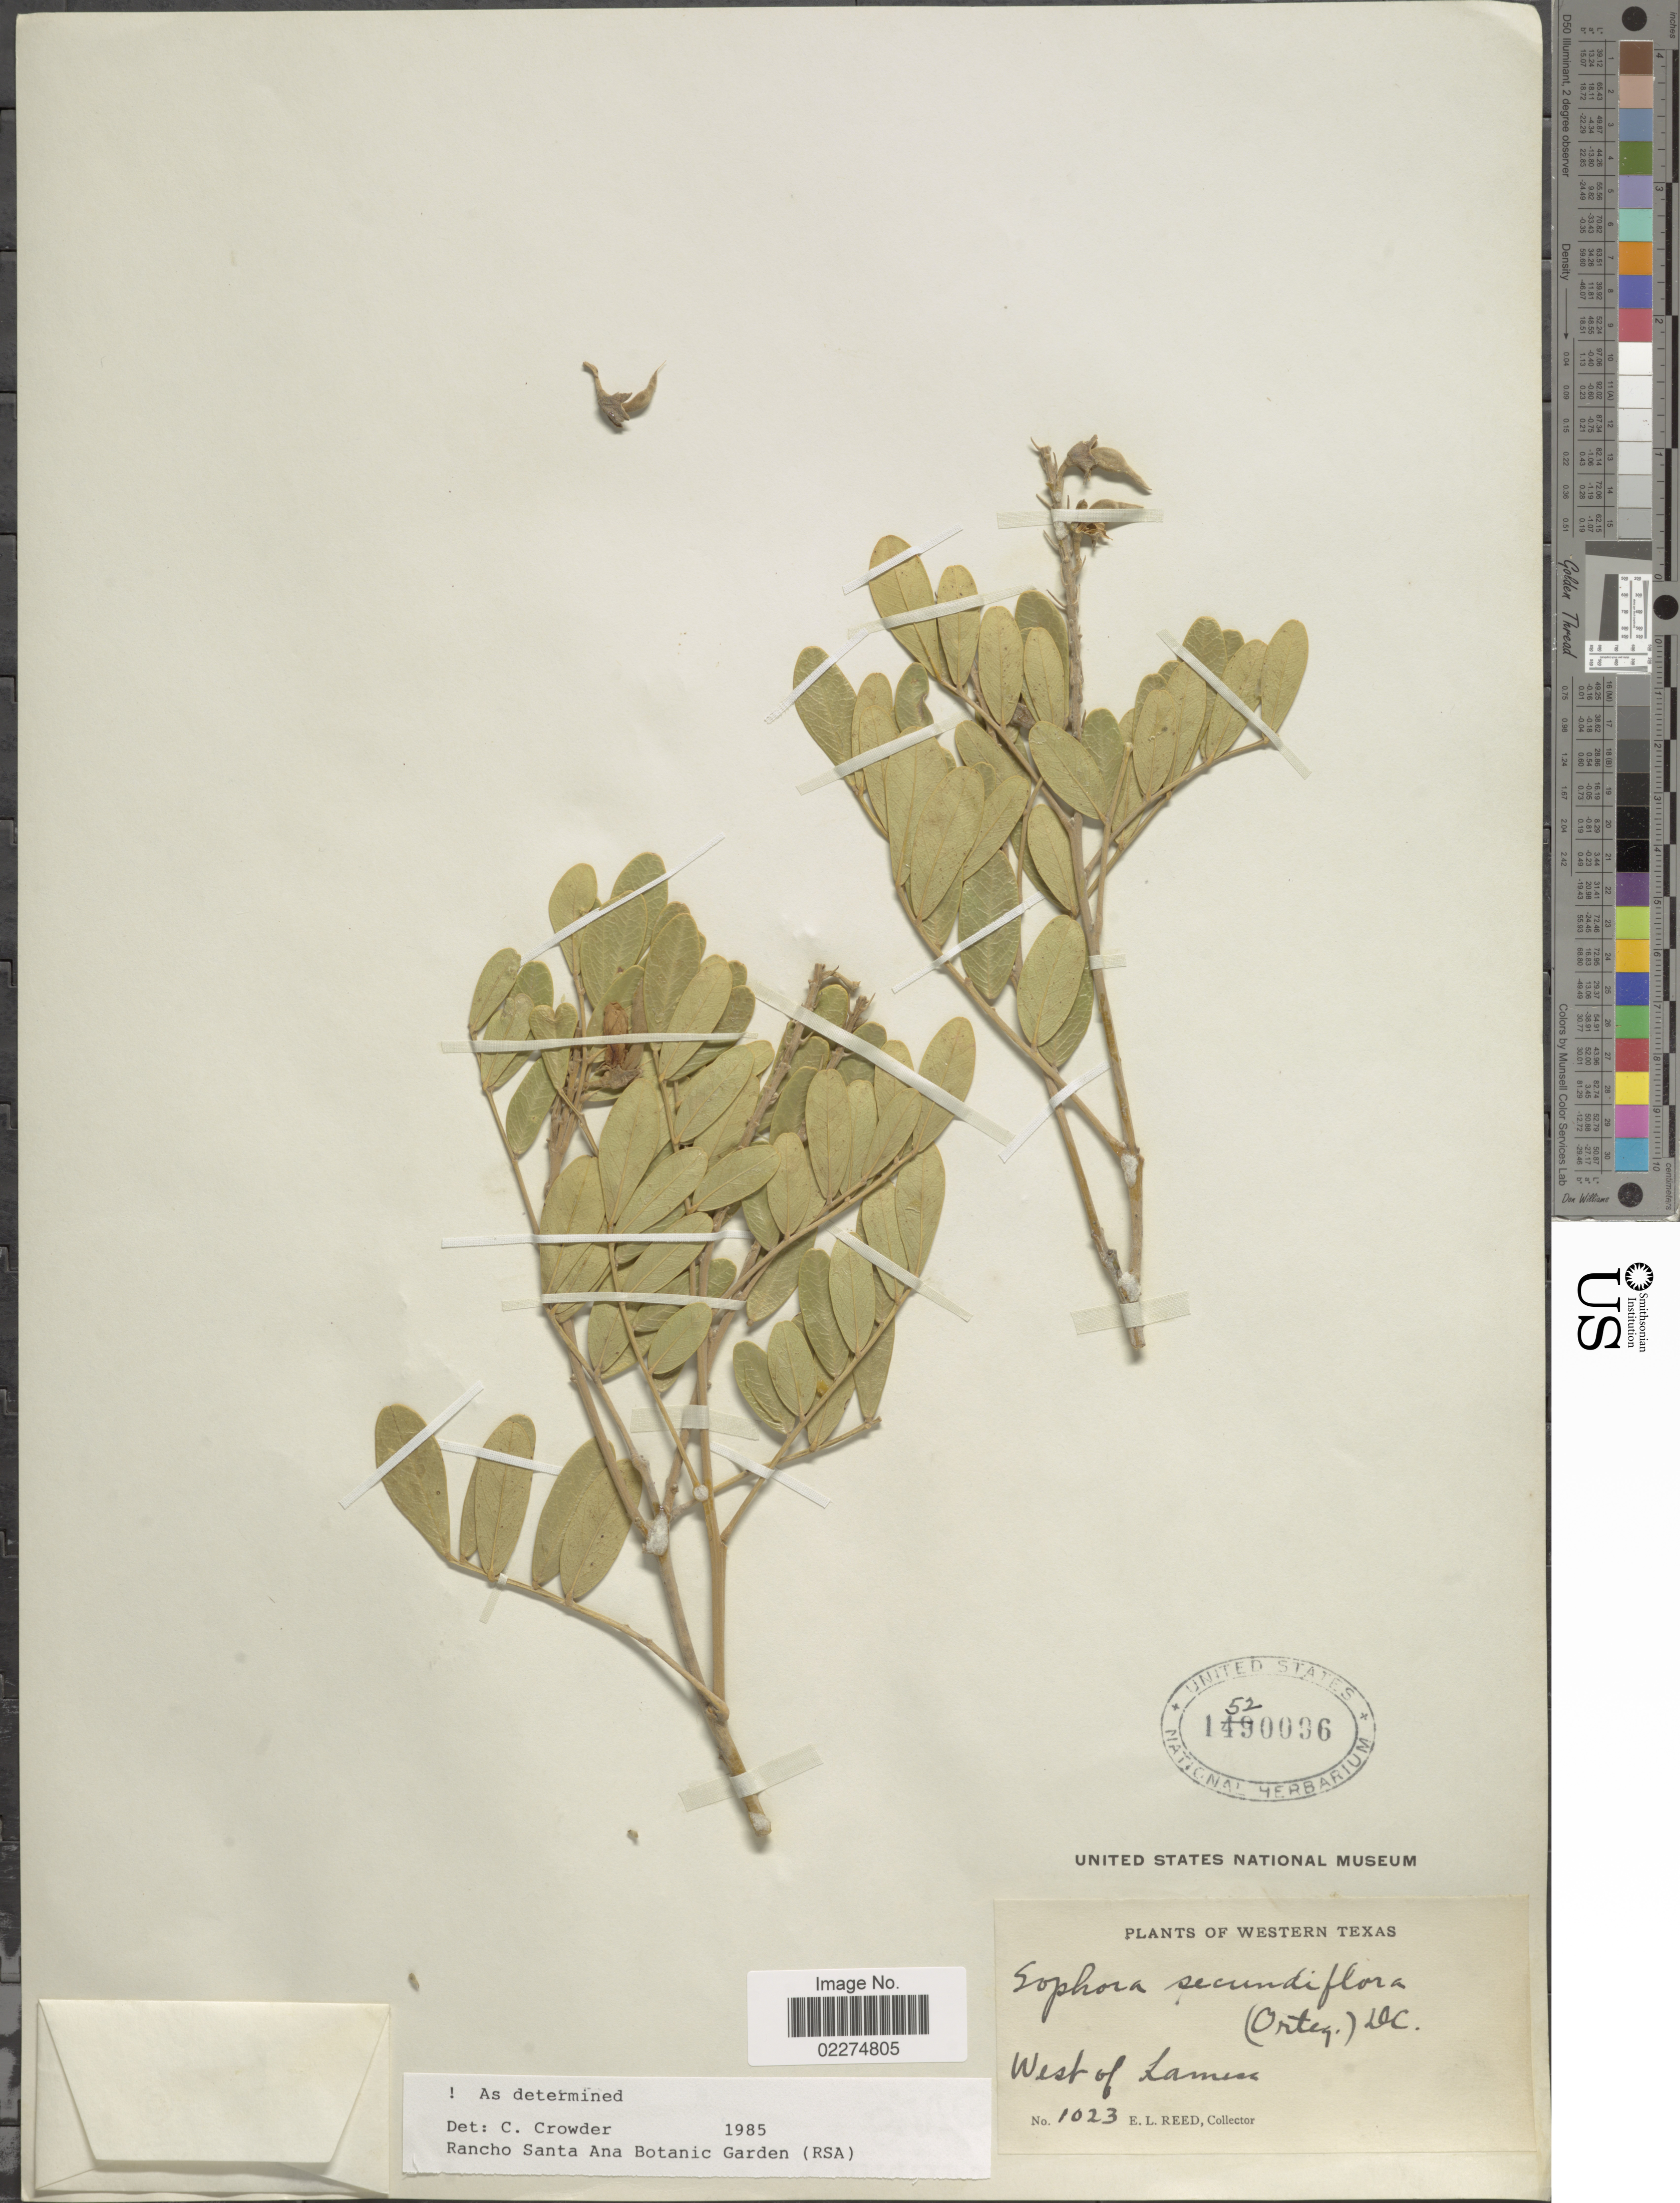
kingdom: Plantae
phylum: Tracheophyta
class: Magnoliopsida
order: Fabales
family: Fabaceae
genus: Dermatophyllum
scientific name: Dermatophyllum secundiflorum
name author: (Ortega) Gandhi & Reveal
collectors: E. Reed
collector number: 1023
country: United States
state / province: Texas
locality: West of Lamers, Western Texas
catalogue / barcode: US 1520096